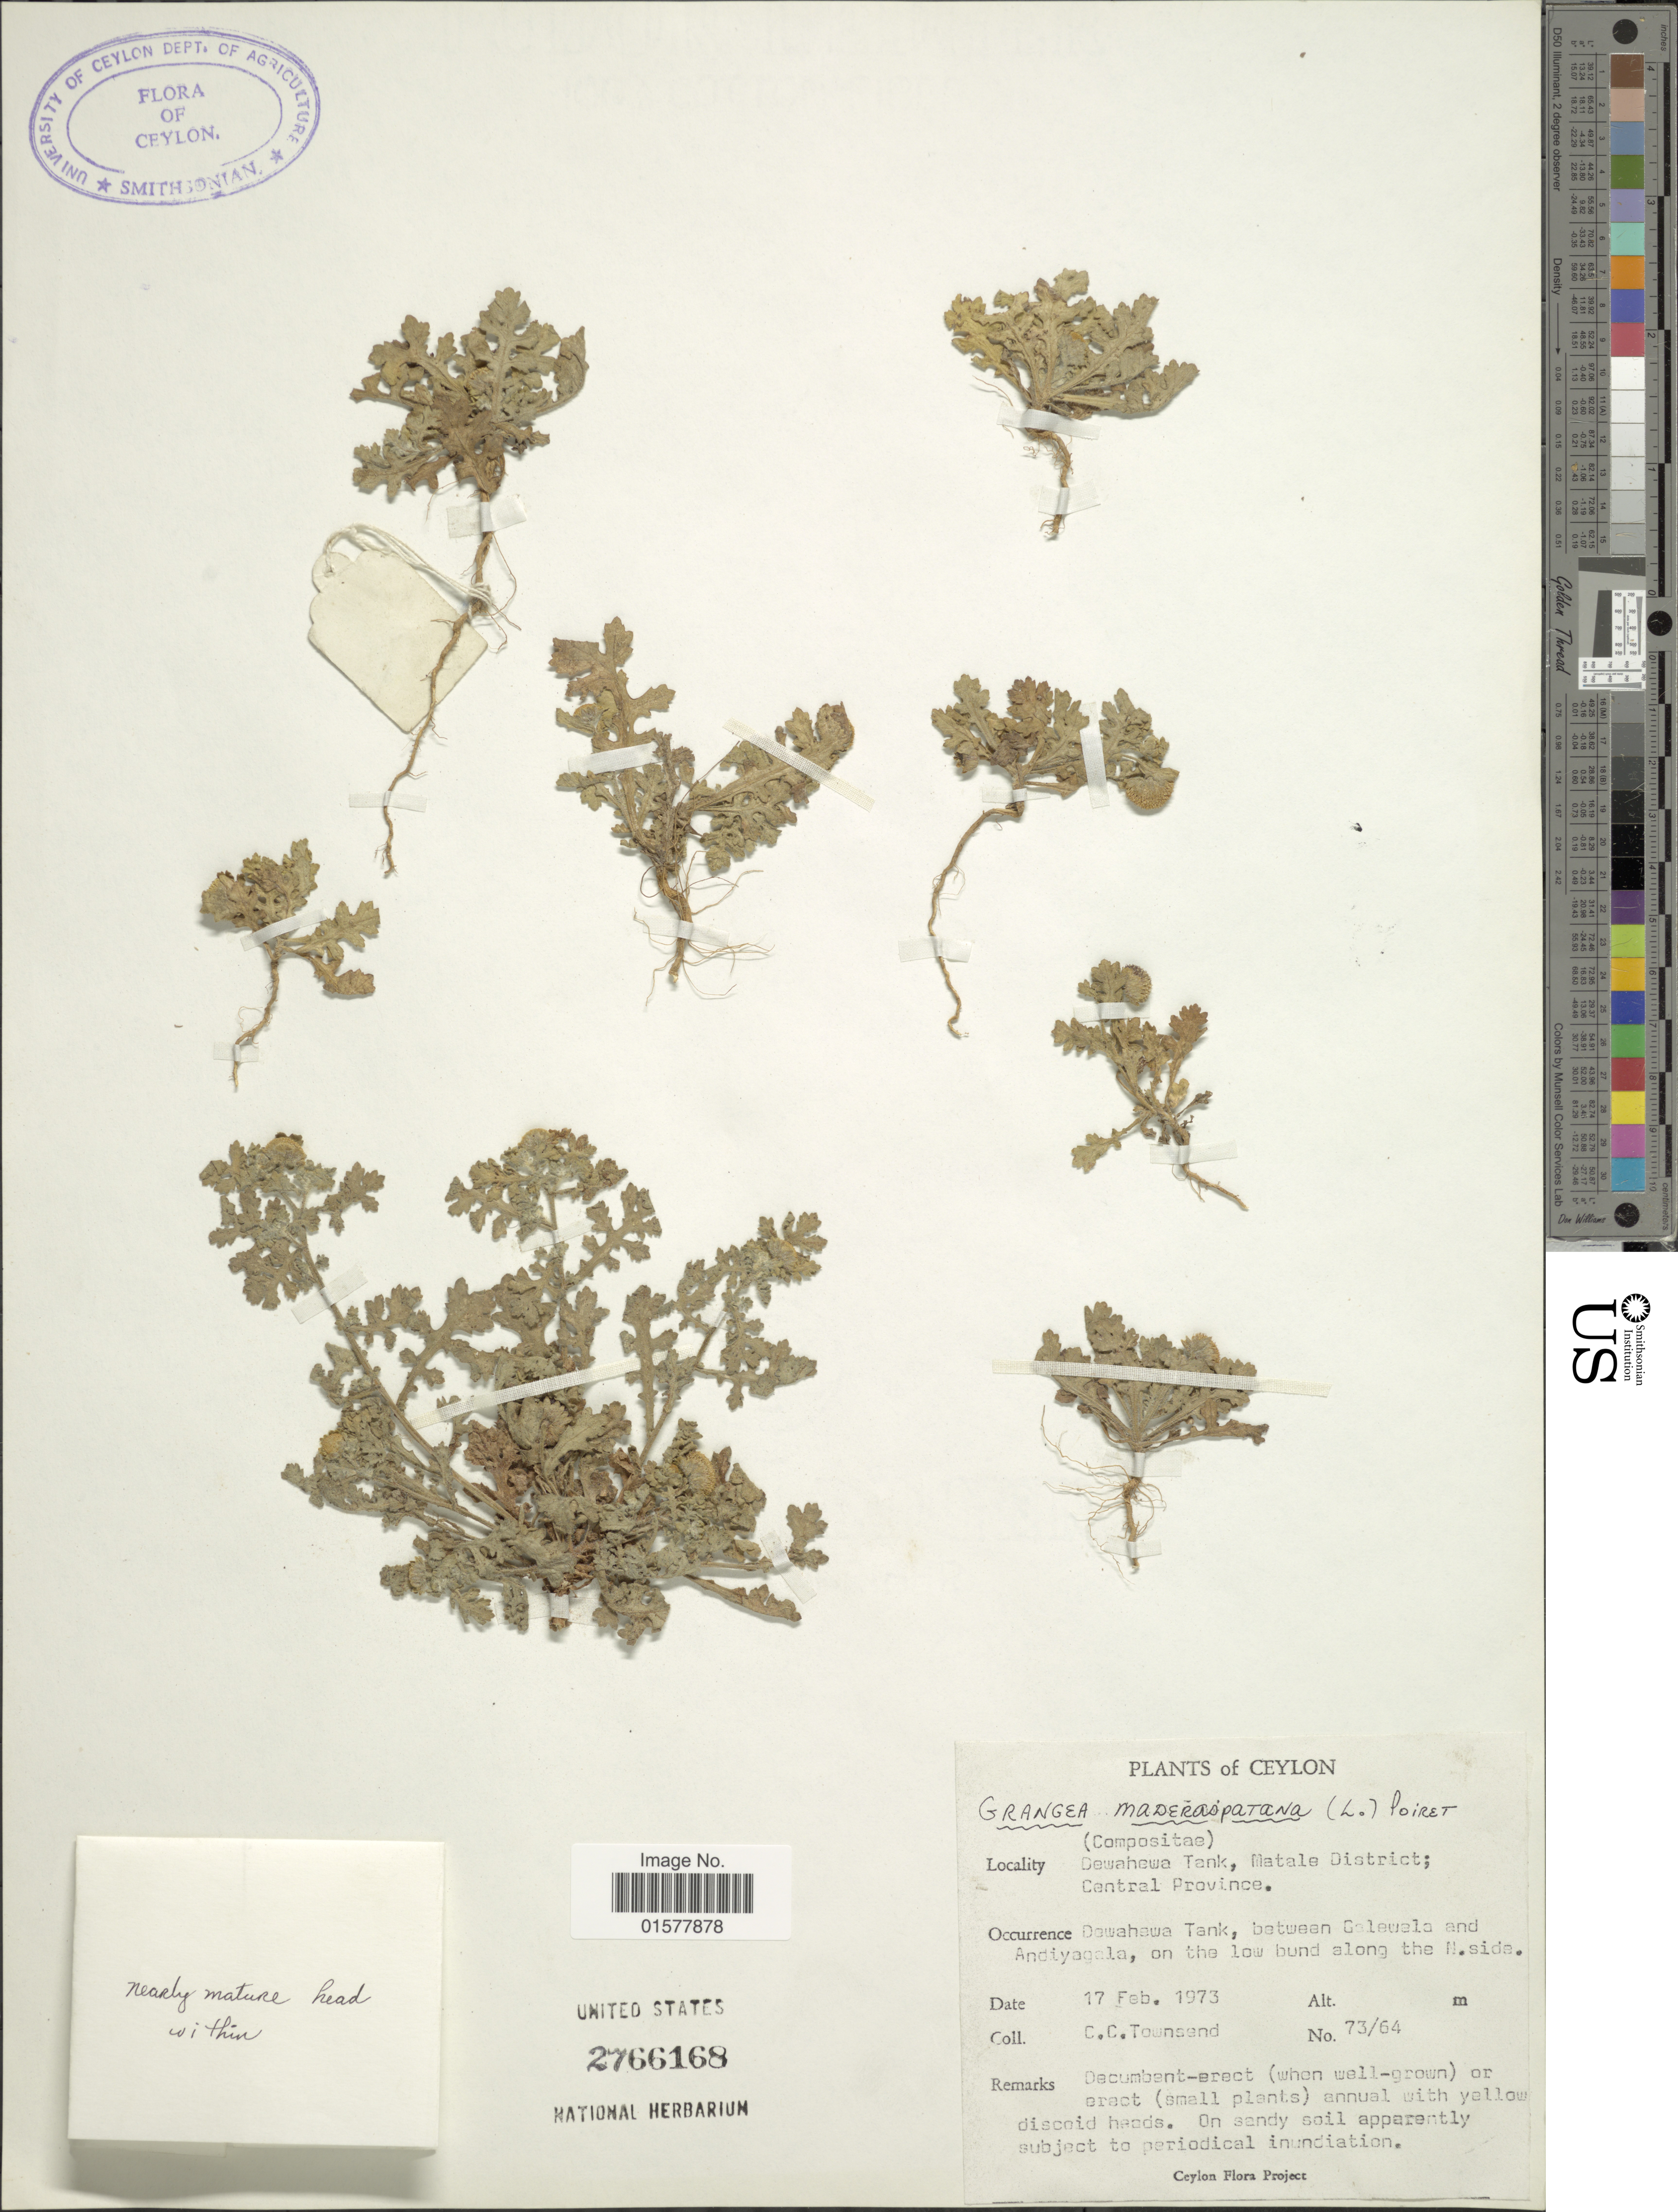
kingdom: Plantae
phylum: Tracheophyta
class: Magnoliopsida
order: Asterales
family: Asteraceae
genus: Grangea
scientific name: Grangea maderaspatana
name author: (L.) Poir.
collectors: C. C. Townsend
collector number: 73/64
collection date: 1973-02-17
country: Sri Lanka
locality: Ceylon, Dewahawa Tank, between Galewala and Andiyagala, on the low bund along the N. side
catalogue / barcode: US 2766168